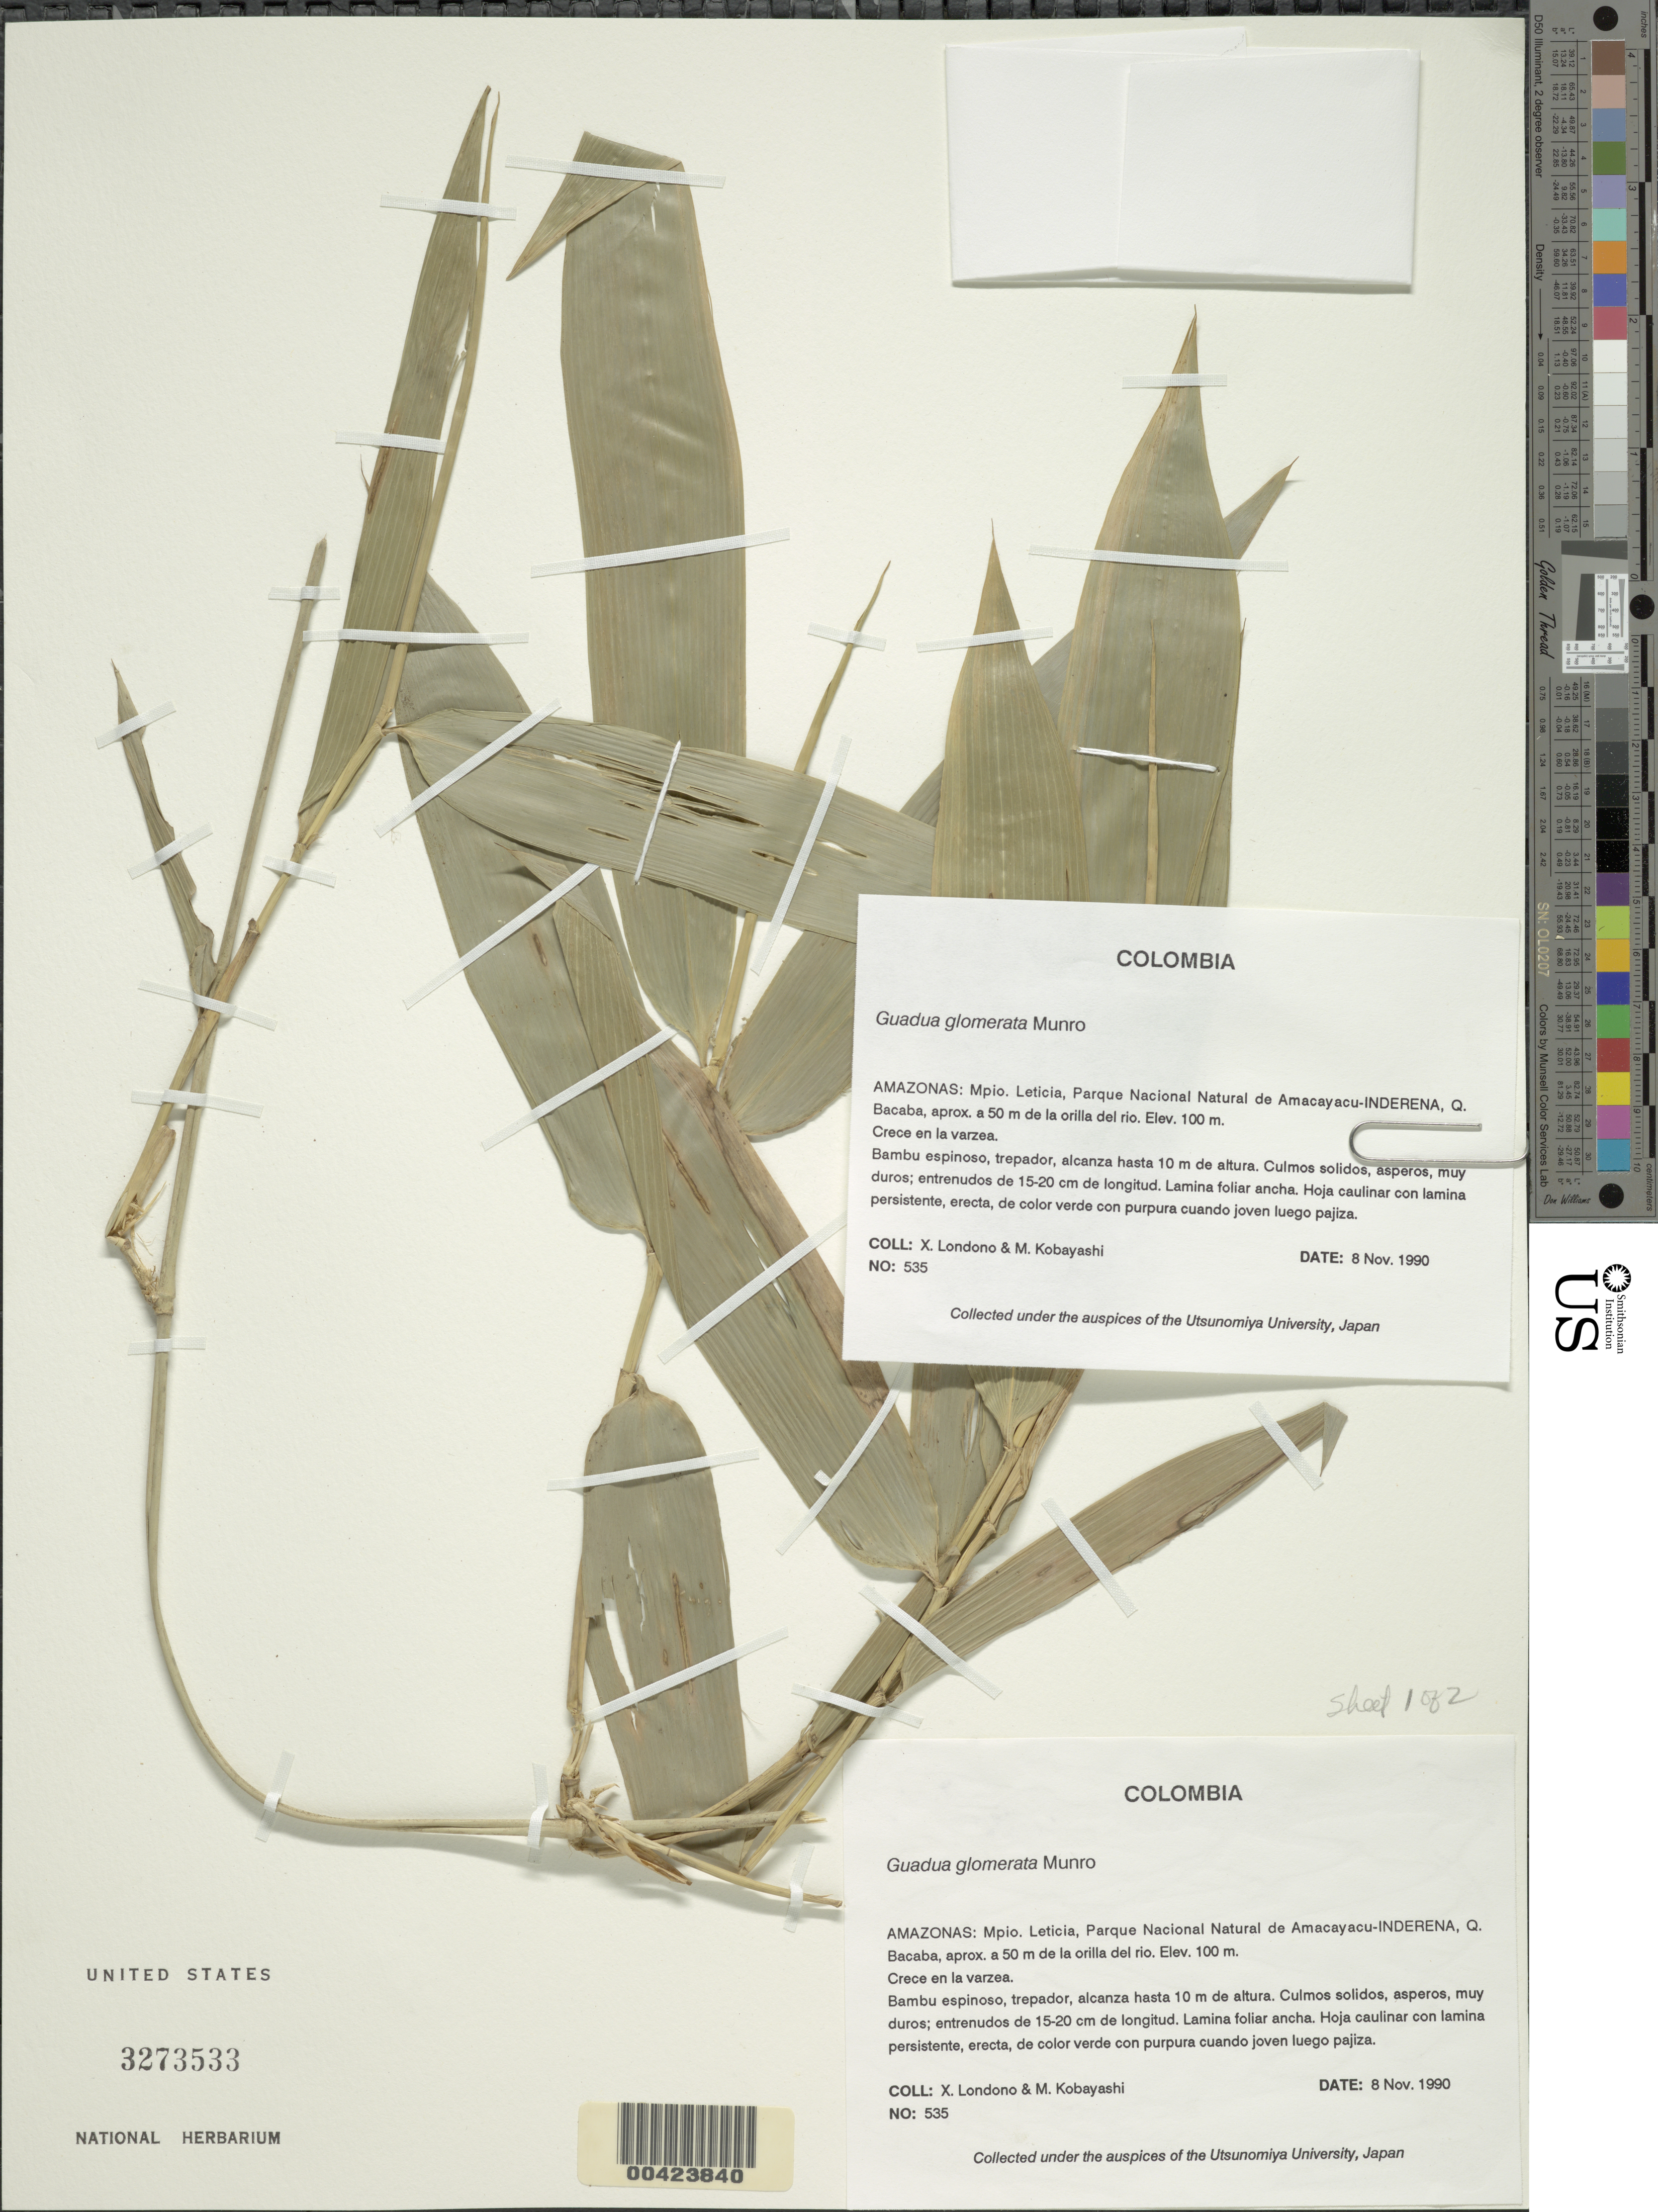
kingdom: Plantae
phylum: Tracheophyta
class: Liliopsida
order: Poales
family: Poaceae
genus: Guadua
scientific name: Guadua glomerata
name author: Munro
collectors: X. Londoño & M. Kobayashi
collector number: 535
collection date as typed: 08 Nov 1990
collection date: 1990-11-08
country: Colombia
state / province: Amazônas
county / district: Leticia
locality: Parque Nacional Natural de Amaca-Yacu - Inderena, Quebrada Bacaba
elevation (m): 100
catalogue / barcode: US 3273533